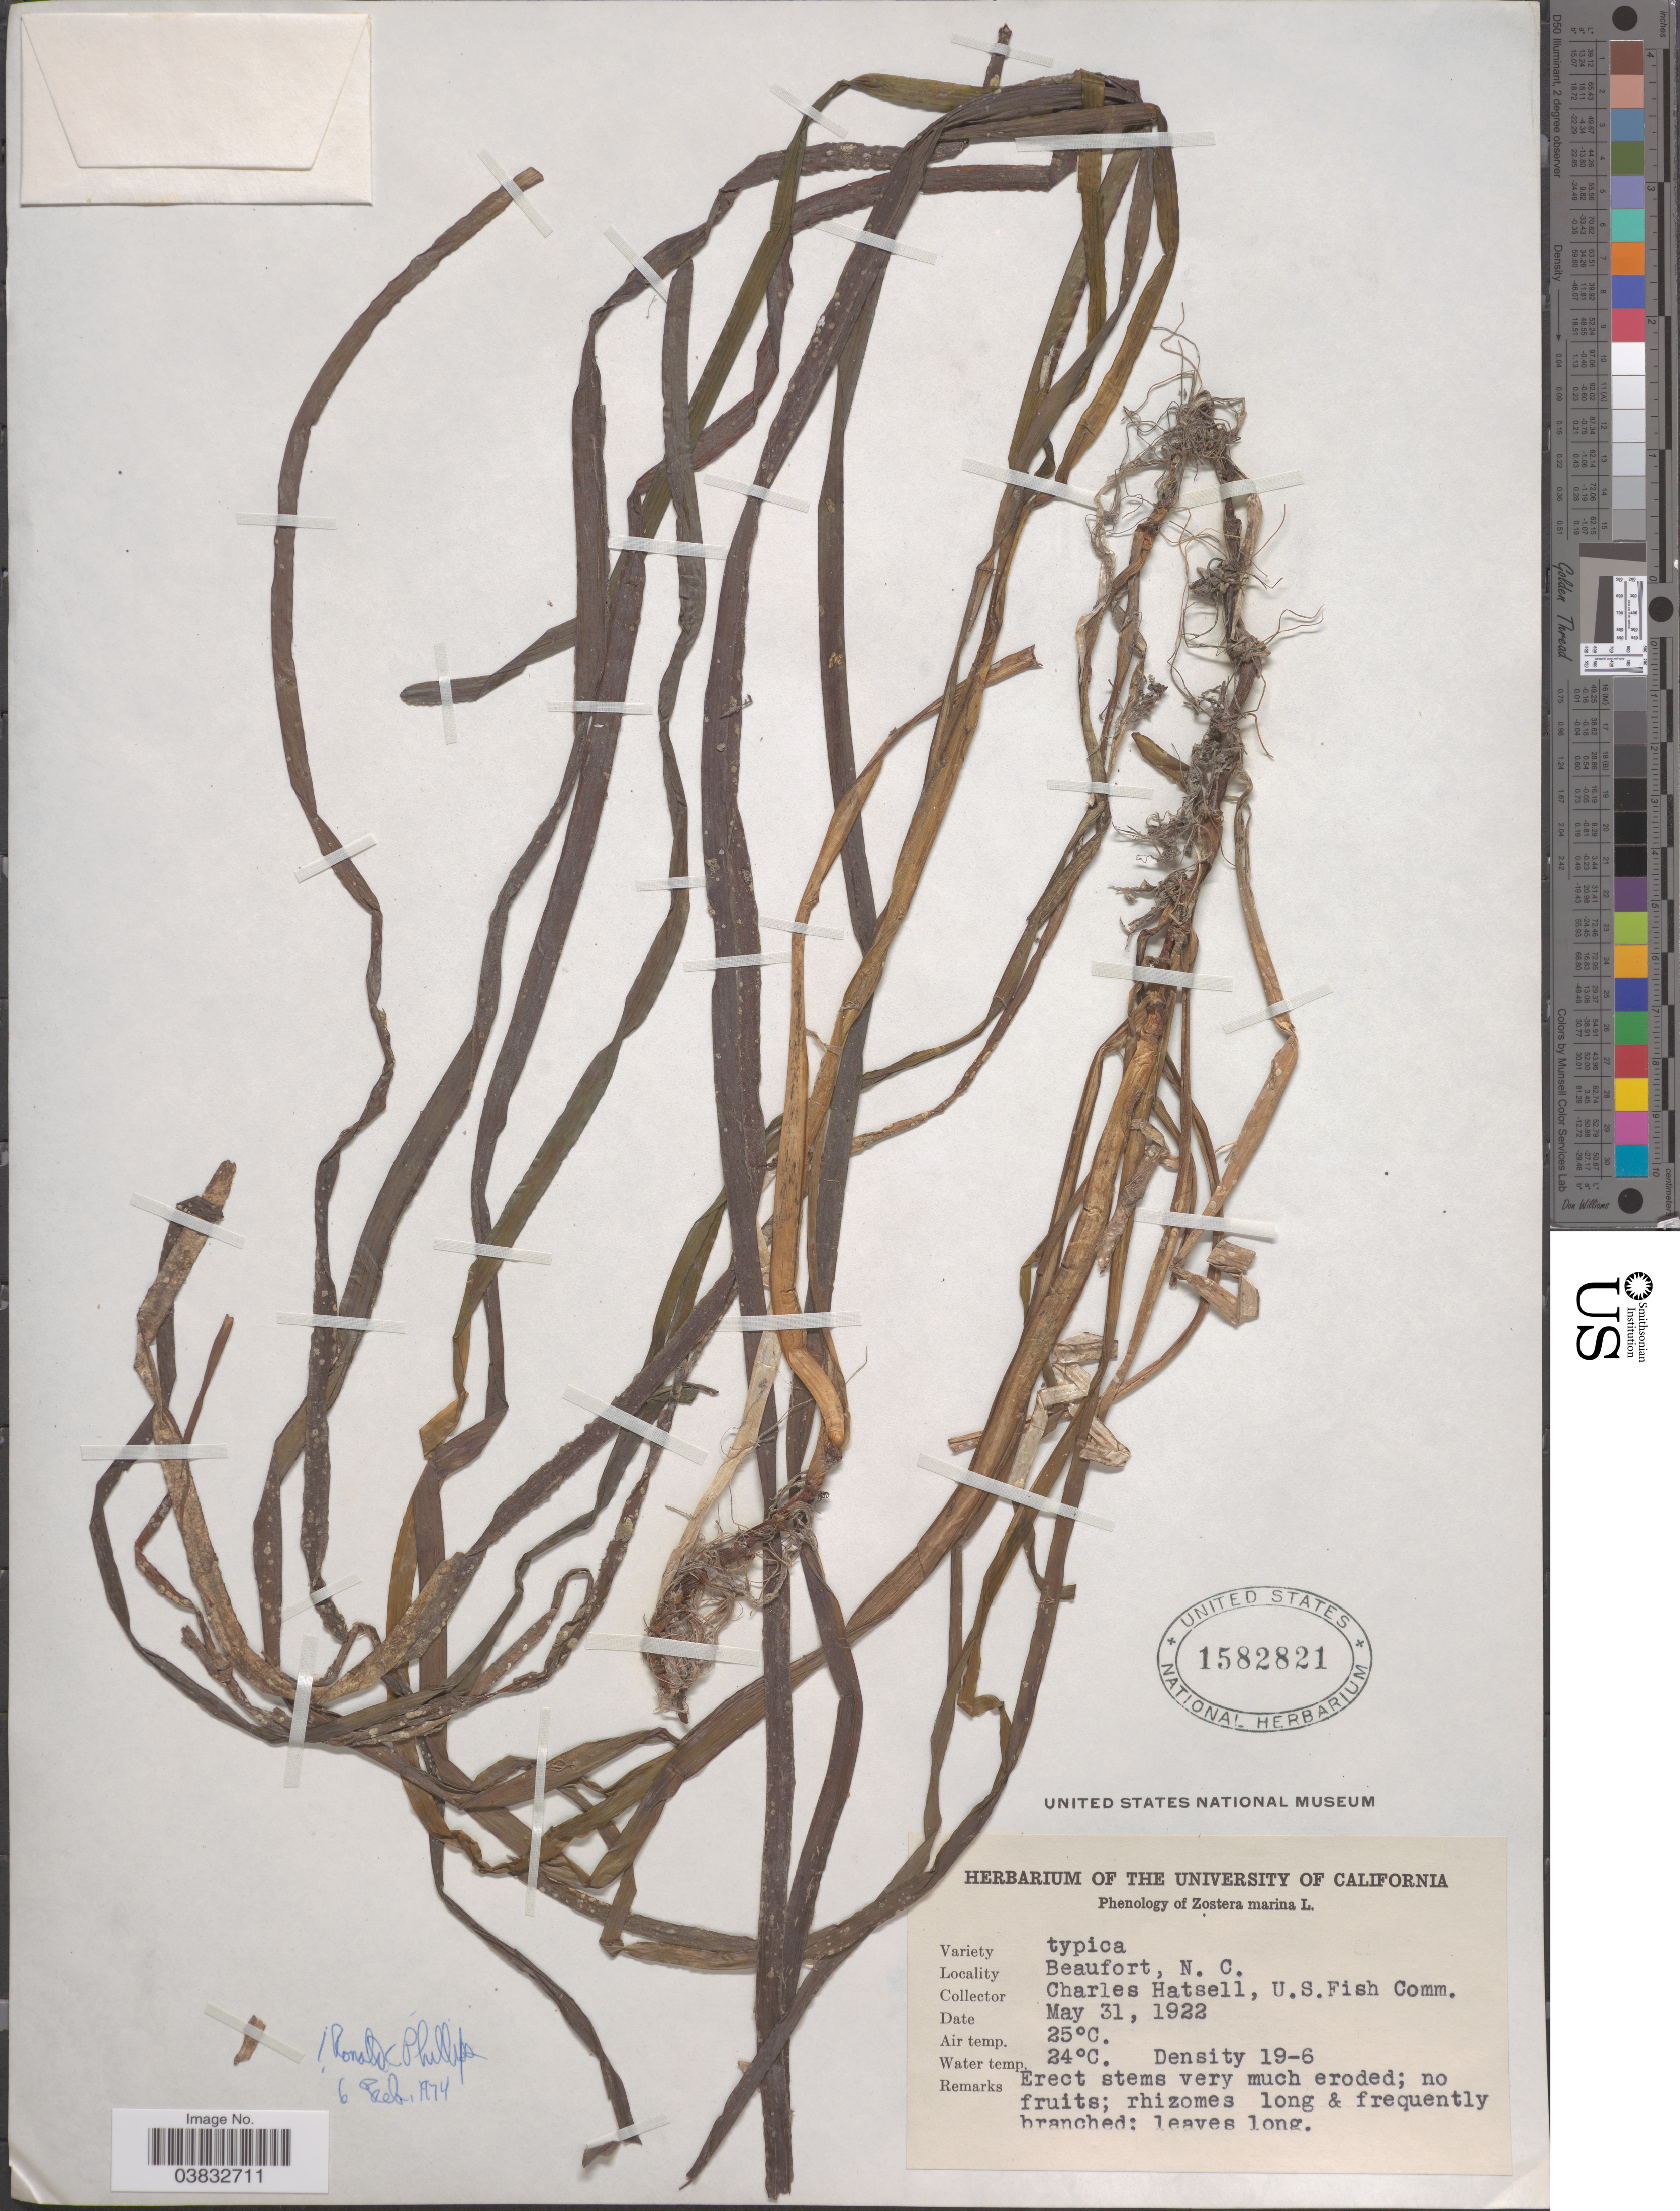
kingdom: Plantae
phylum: Tracheophyta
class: Liliopsida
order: Alismatales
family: Zosteraceae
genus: Zostera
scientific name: Zostera marina var. marina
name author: L.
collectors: C. Hatsell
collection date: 1922-05-31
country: United States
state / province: North Carolina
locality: Beaufort.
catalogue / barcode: US 1582821